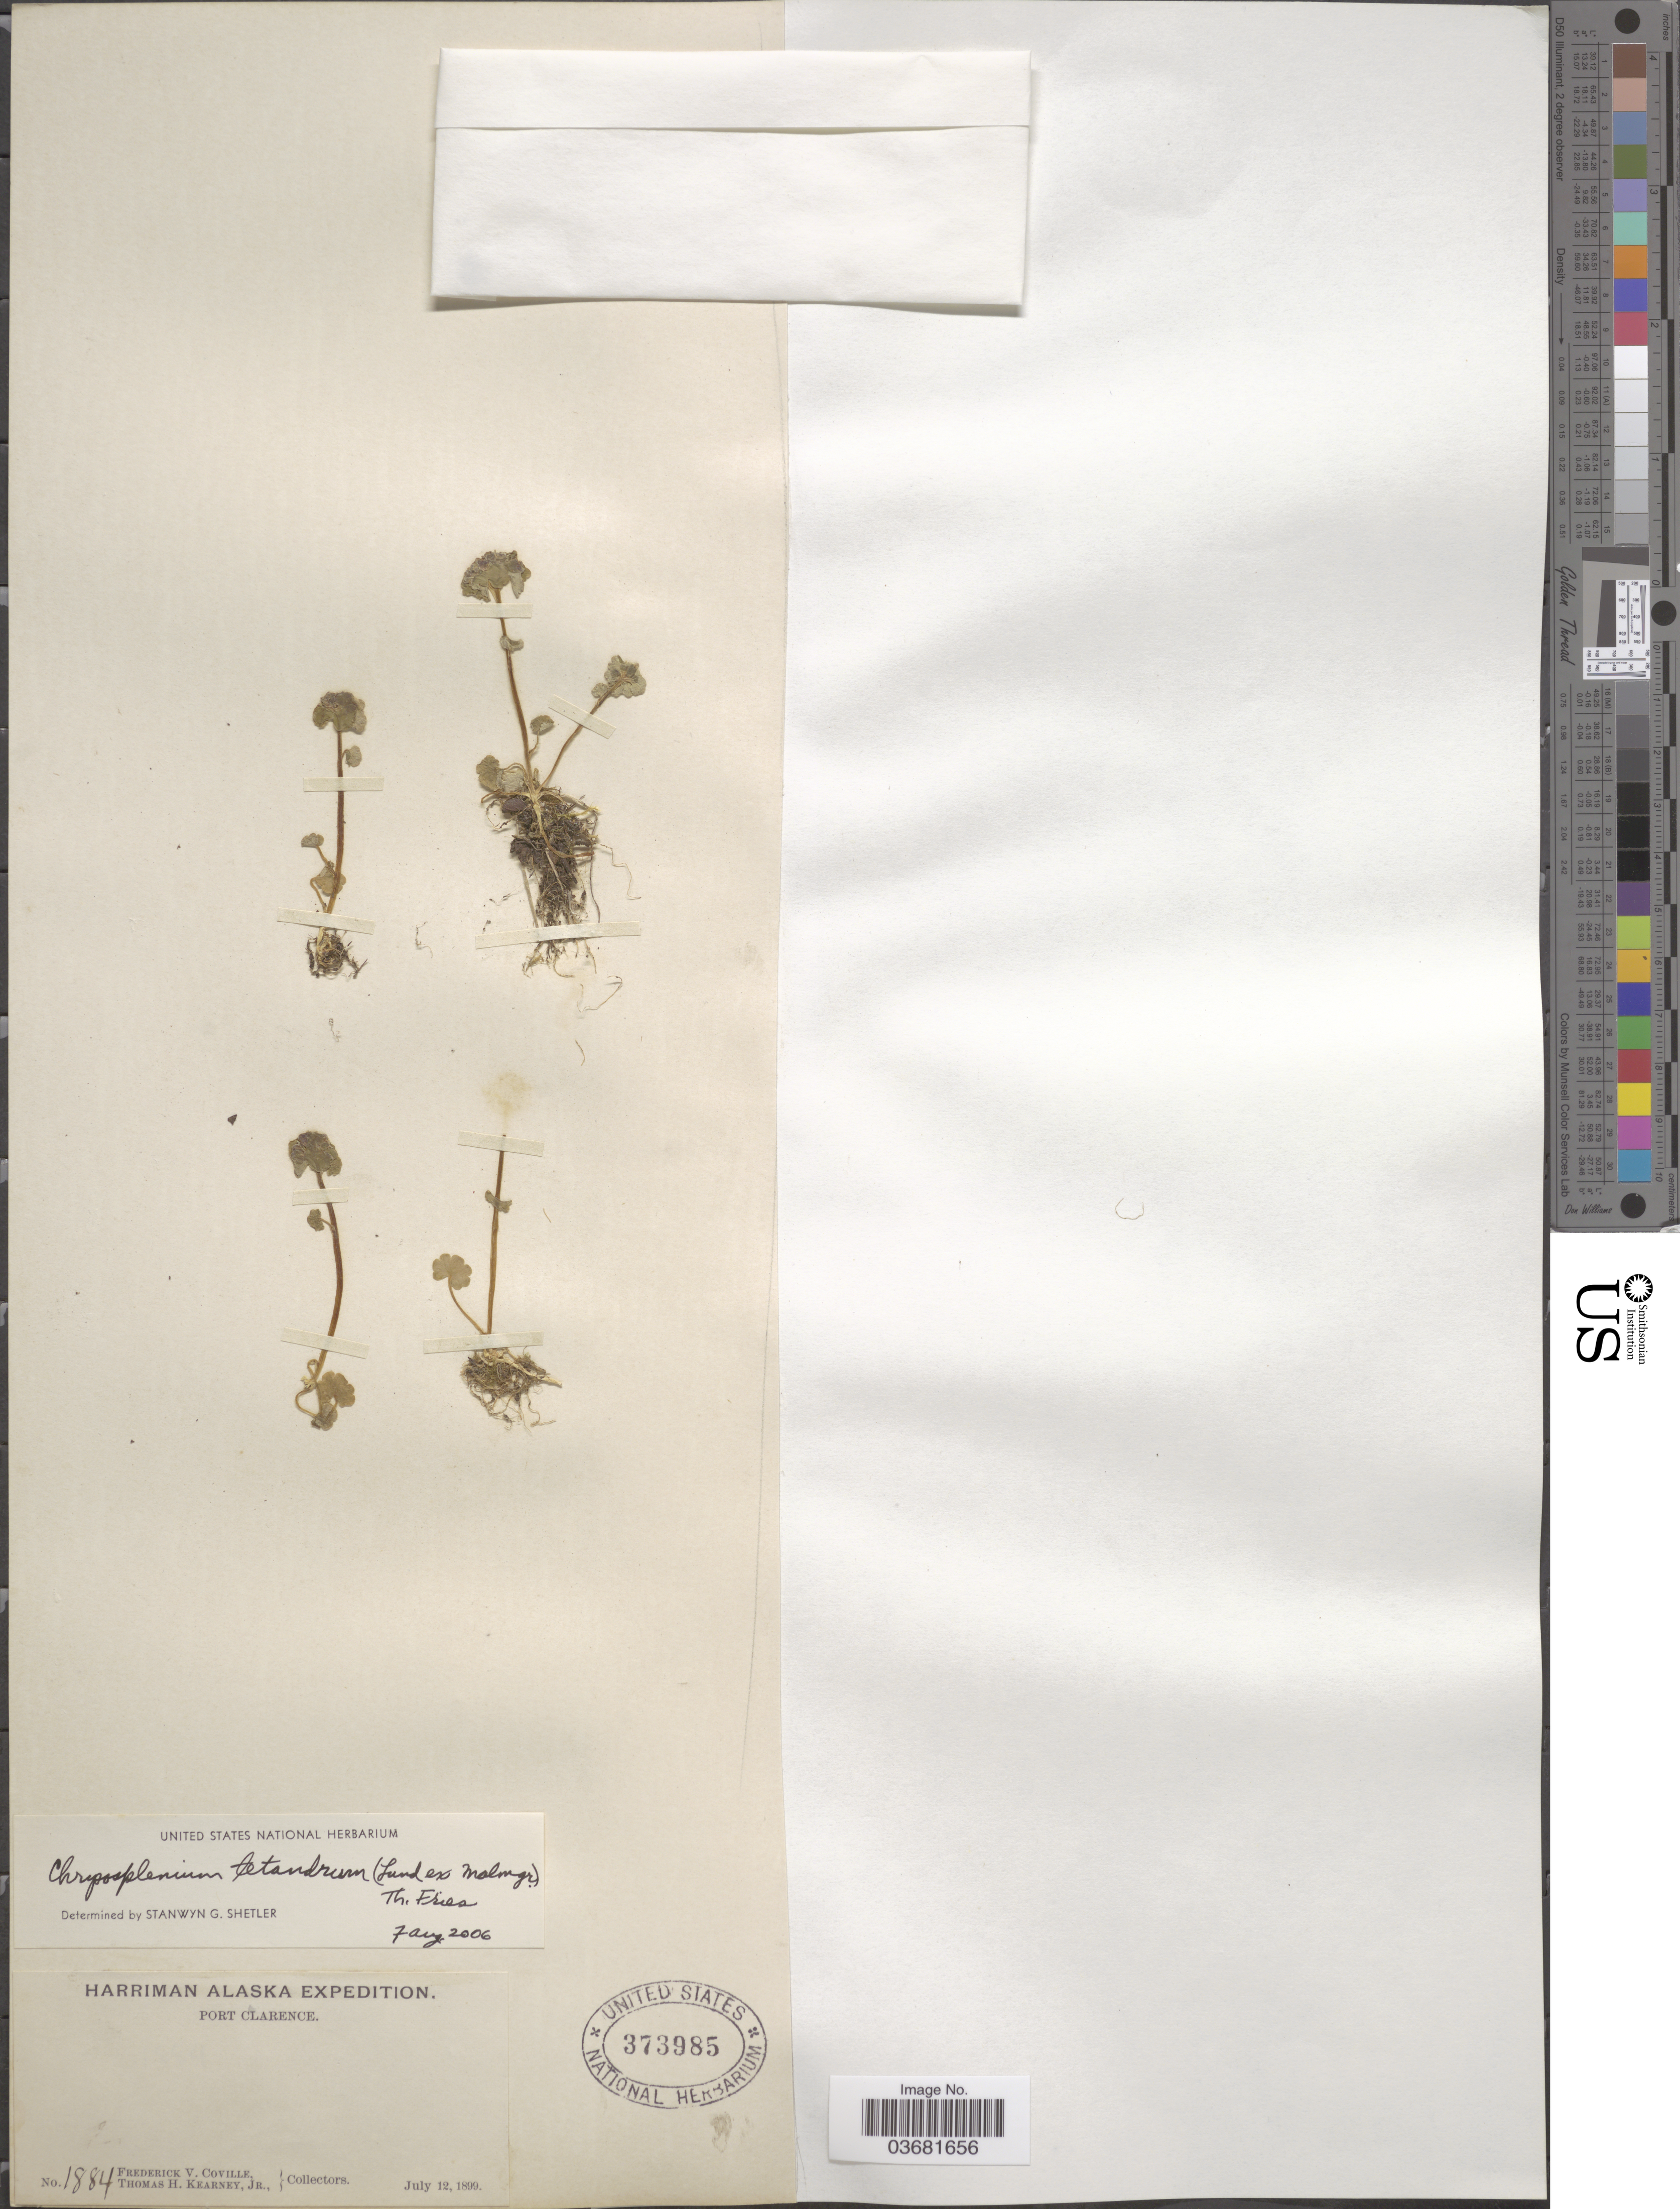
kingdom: Plantae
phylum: Tracheophyta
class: Magnoliopsida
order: Saxifragales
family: Saxifragaceae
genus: Chrysosplenium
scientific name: Chrysosplenium tetrandrum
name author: (N. Lund) Th. Fr.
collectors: F. V. Coville & T. H. Kearney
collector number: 1884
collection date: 1899-07-12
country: United States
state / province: Alaska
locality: Harriman Alaska expedition. Port Clarence.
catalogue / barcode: US 373985